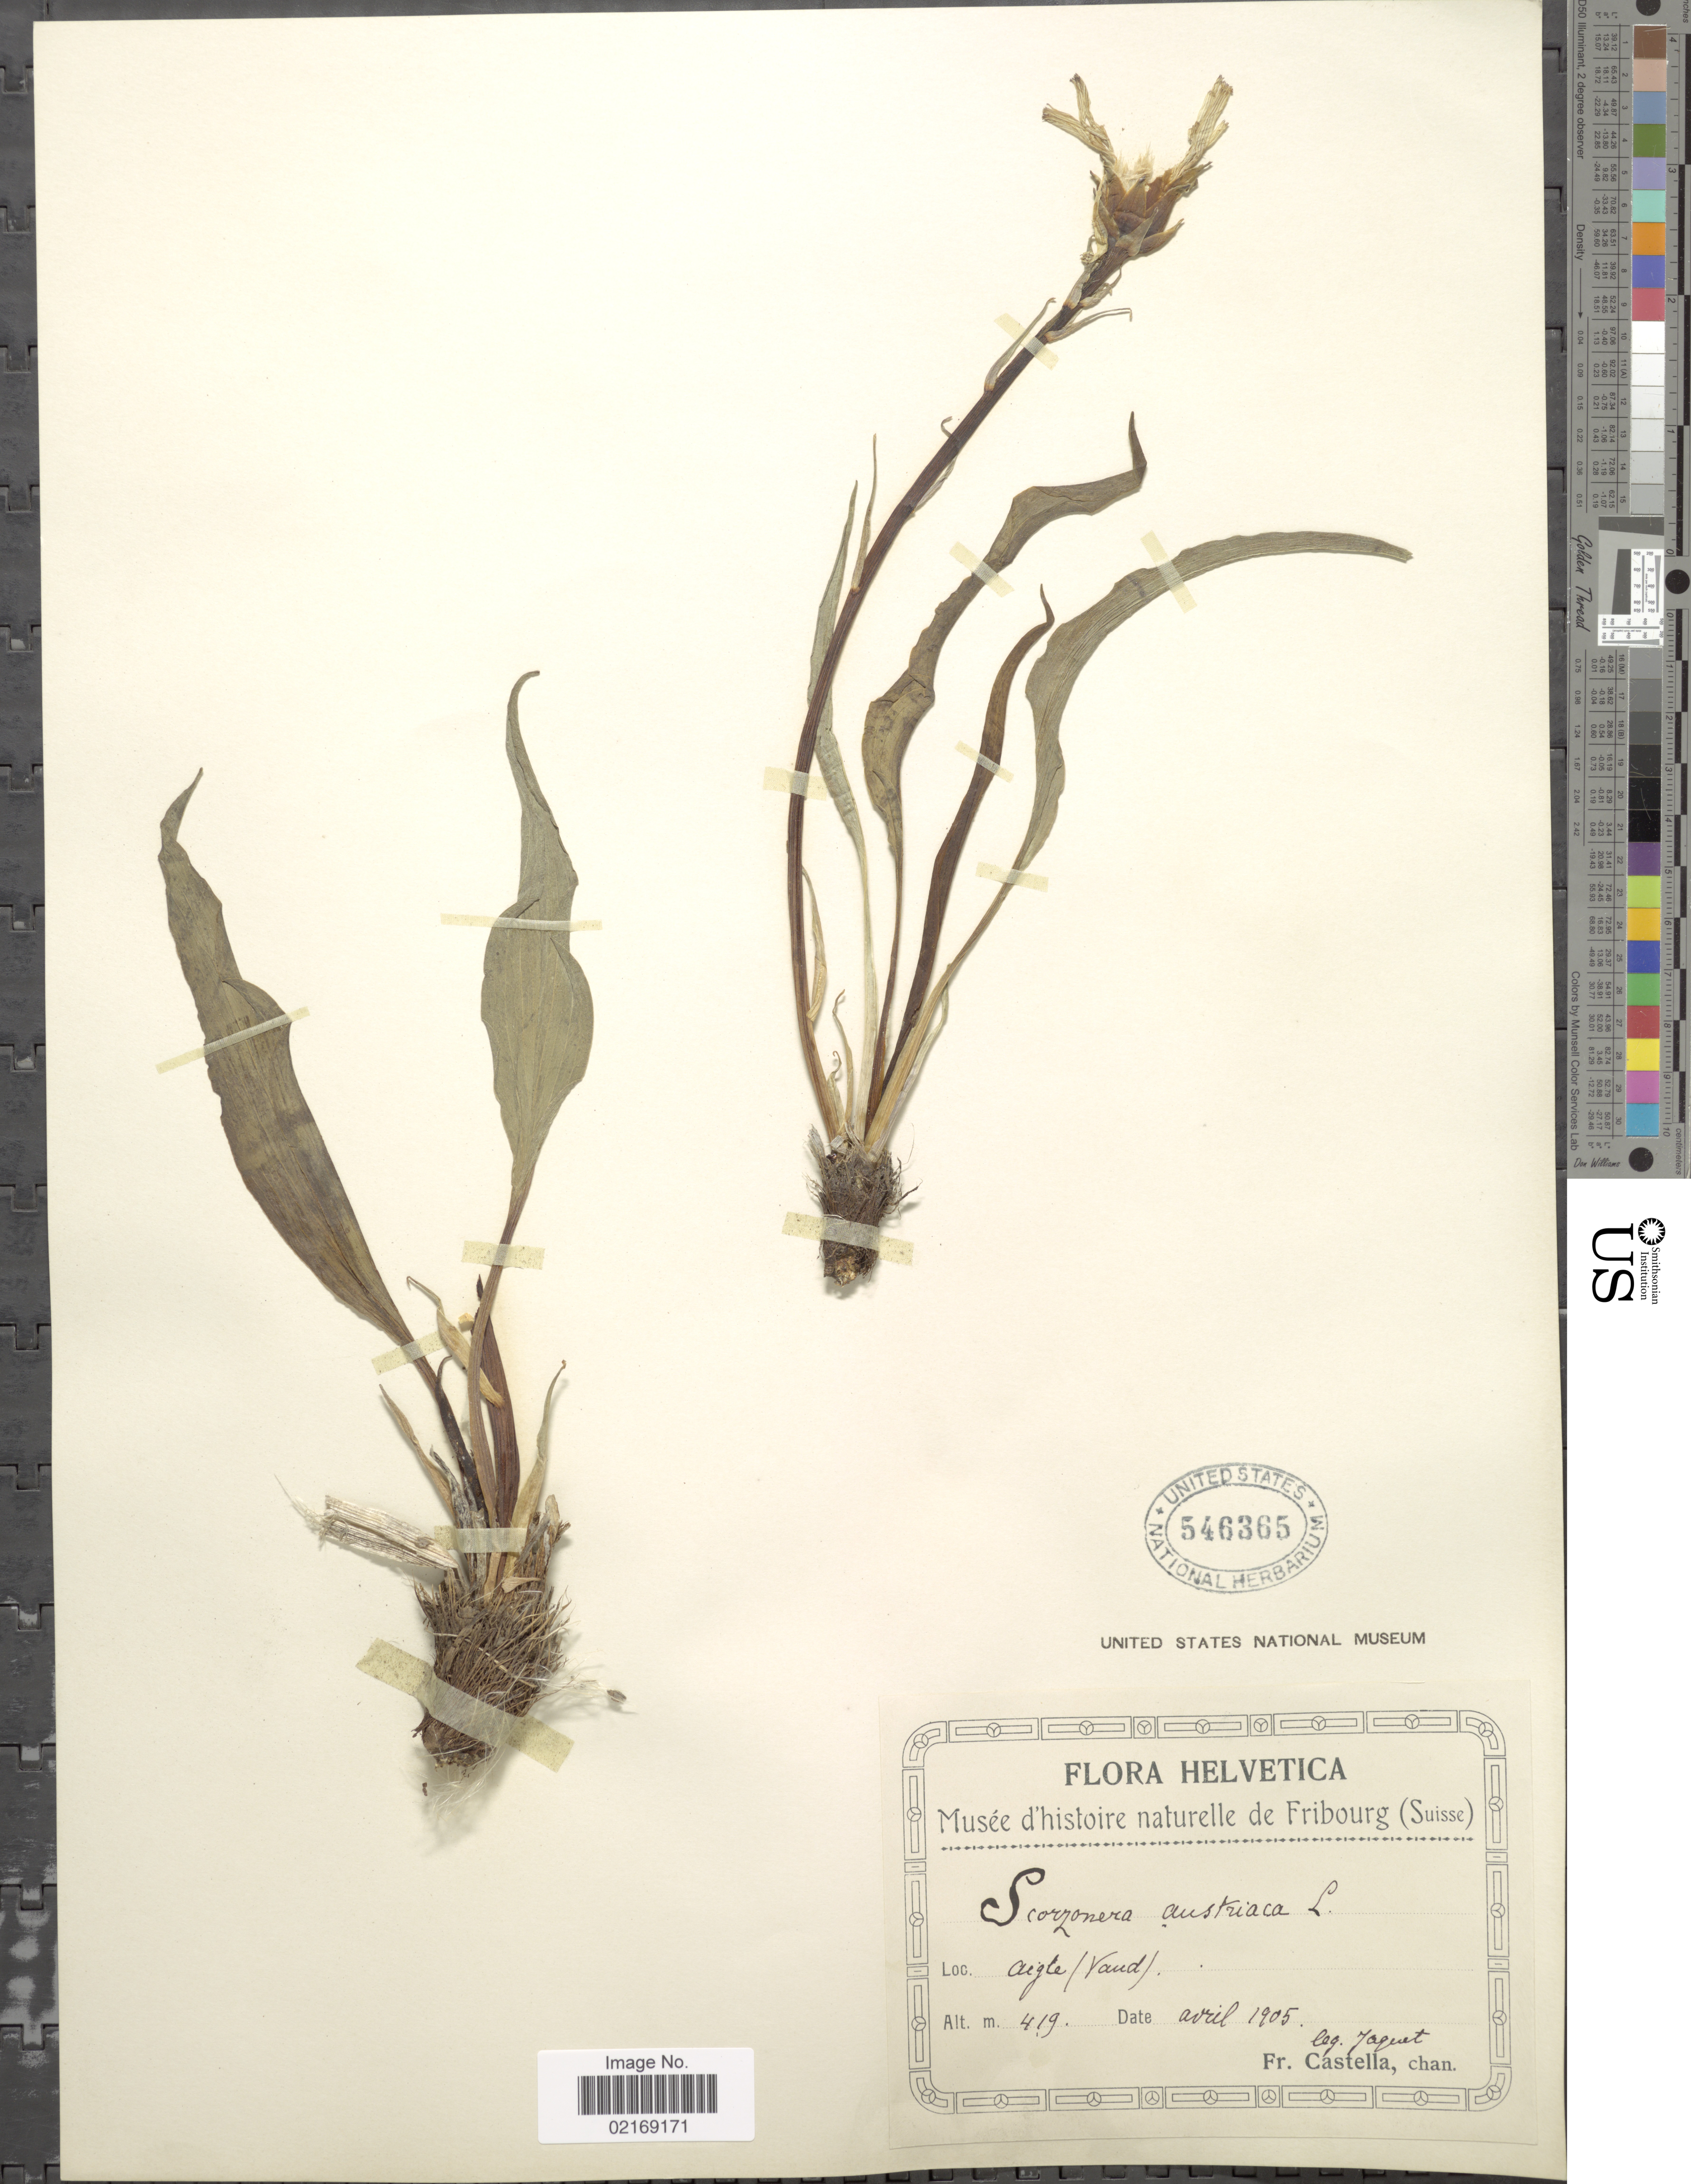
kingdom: Plantae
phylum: Tracheophyta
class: Magnoliopsida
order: Asterales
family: Asteraceae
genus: Scorzonera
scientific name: Scorzonera austriaca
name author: Willd.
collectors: -. Jaquet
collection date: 1905-04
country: Switzerland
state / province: Vaud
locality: Helvetica. Aigle.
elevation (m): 419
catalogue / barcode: US 546365